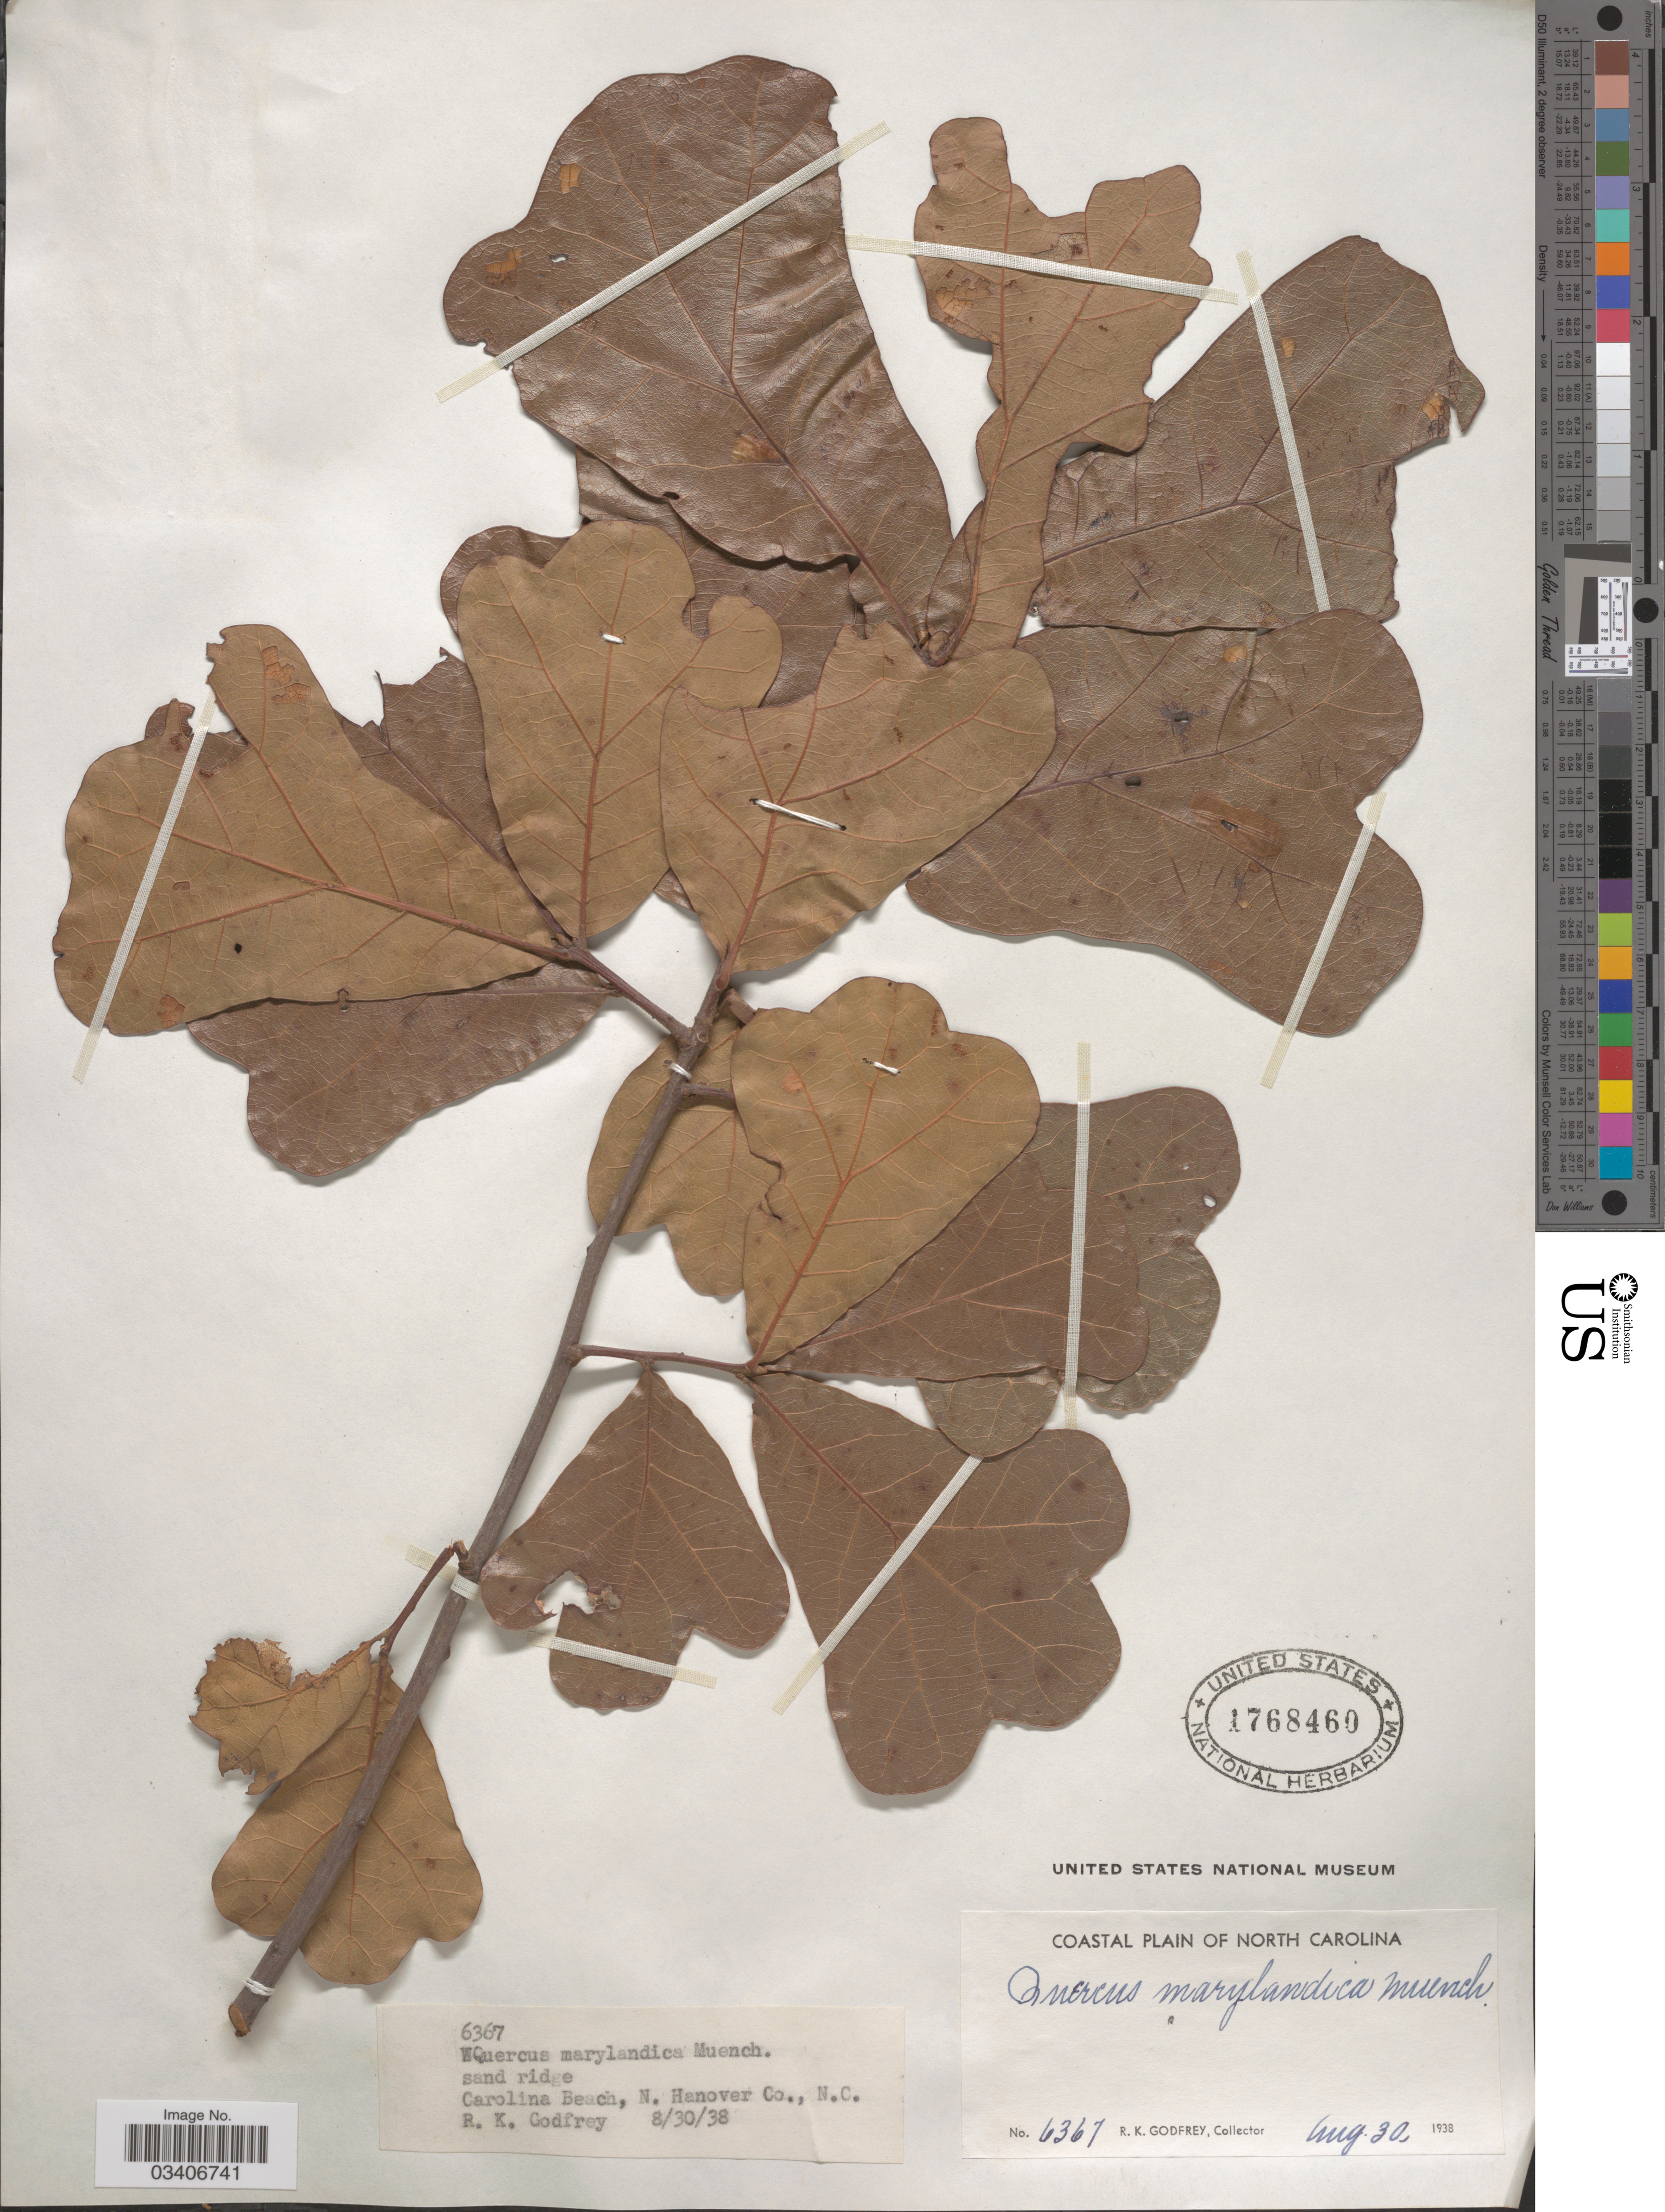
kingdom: Plantae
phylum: Tracheophyta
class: Magnoliopsida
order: Fagales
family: Fagaceae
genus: Quercus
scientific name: Quercus marilandica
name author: (L.) Münchh.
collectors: R. K. Godfrey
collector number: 6367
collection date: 1938-08-30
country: United States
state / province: North Carolina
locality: Coastal Plain of North Carolina, Carolina Beach, N. Hanover Co.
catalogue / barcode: US 1768460